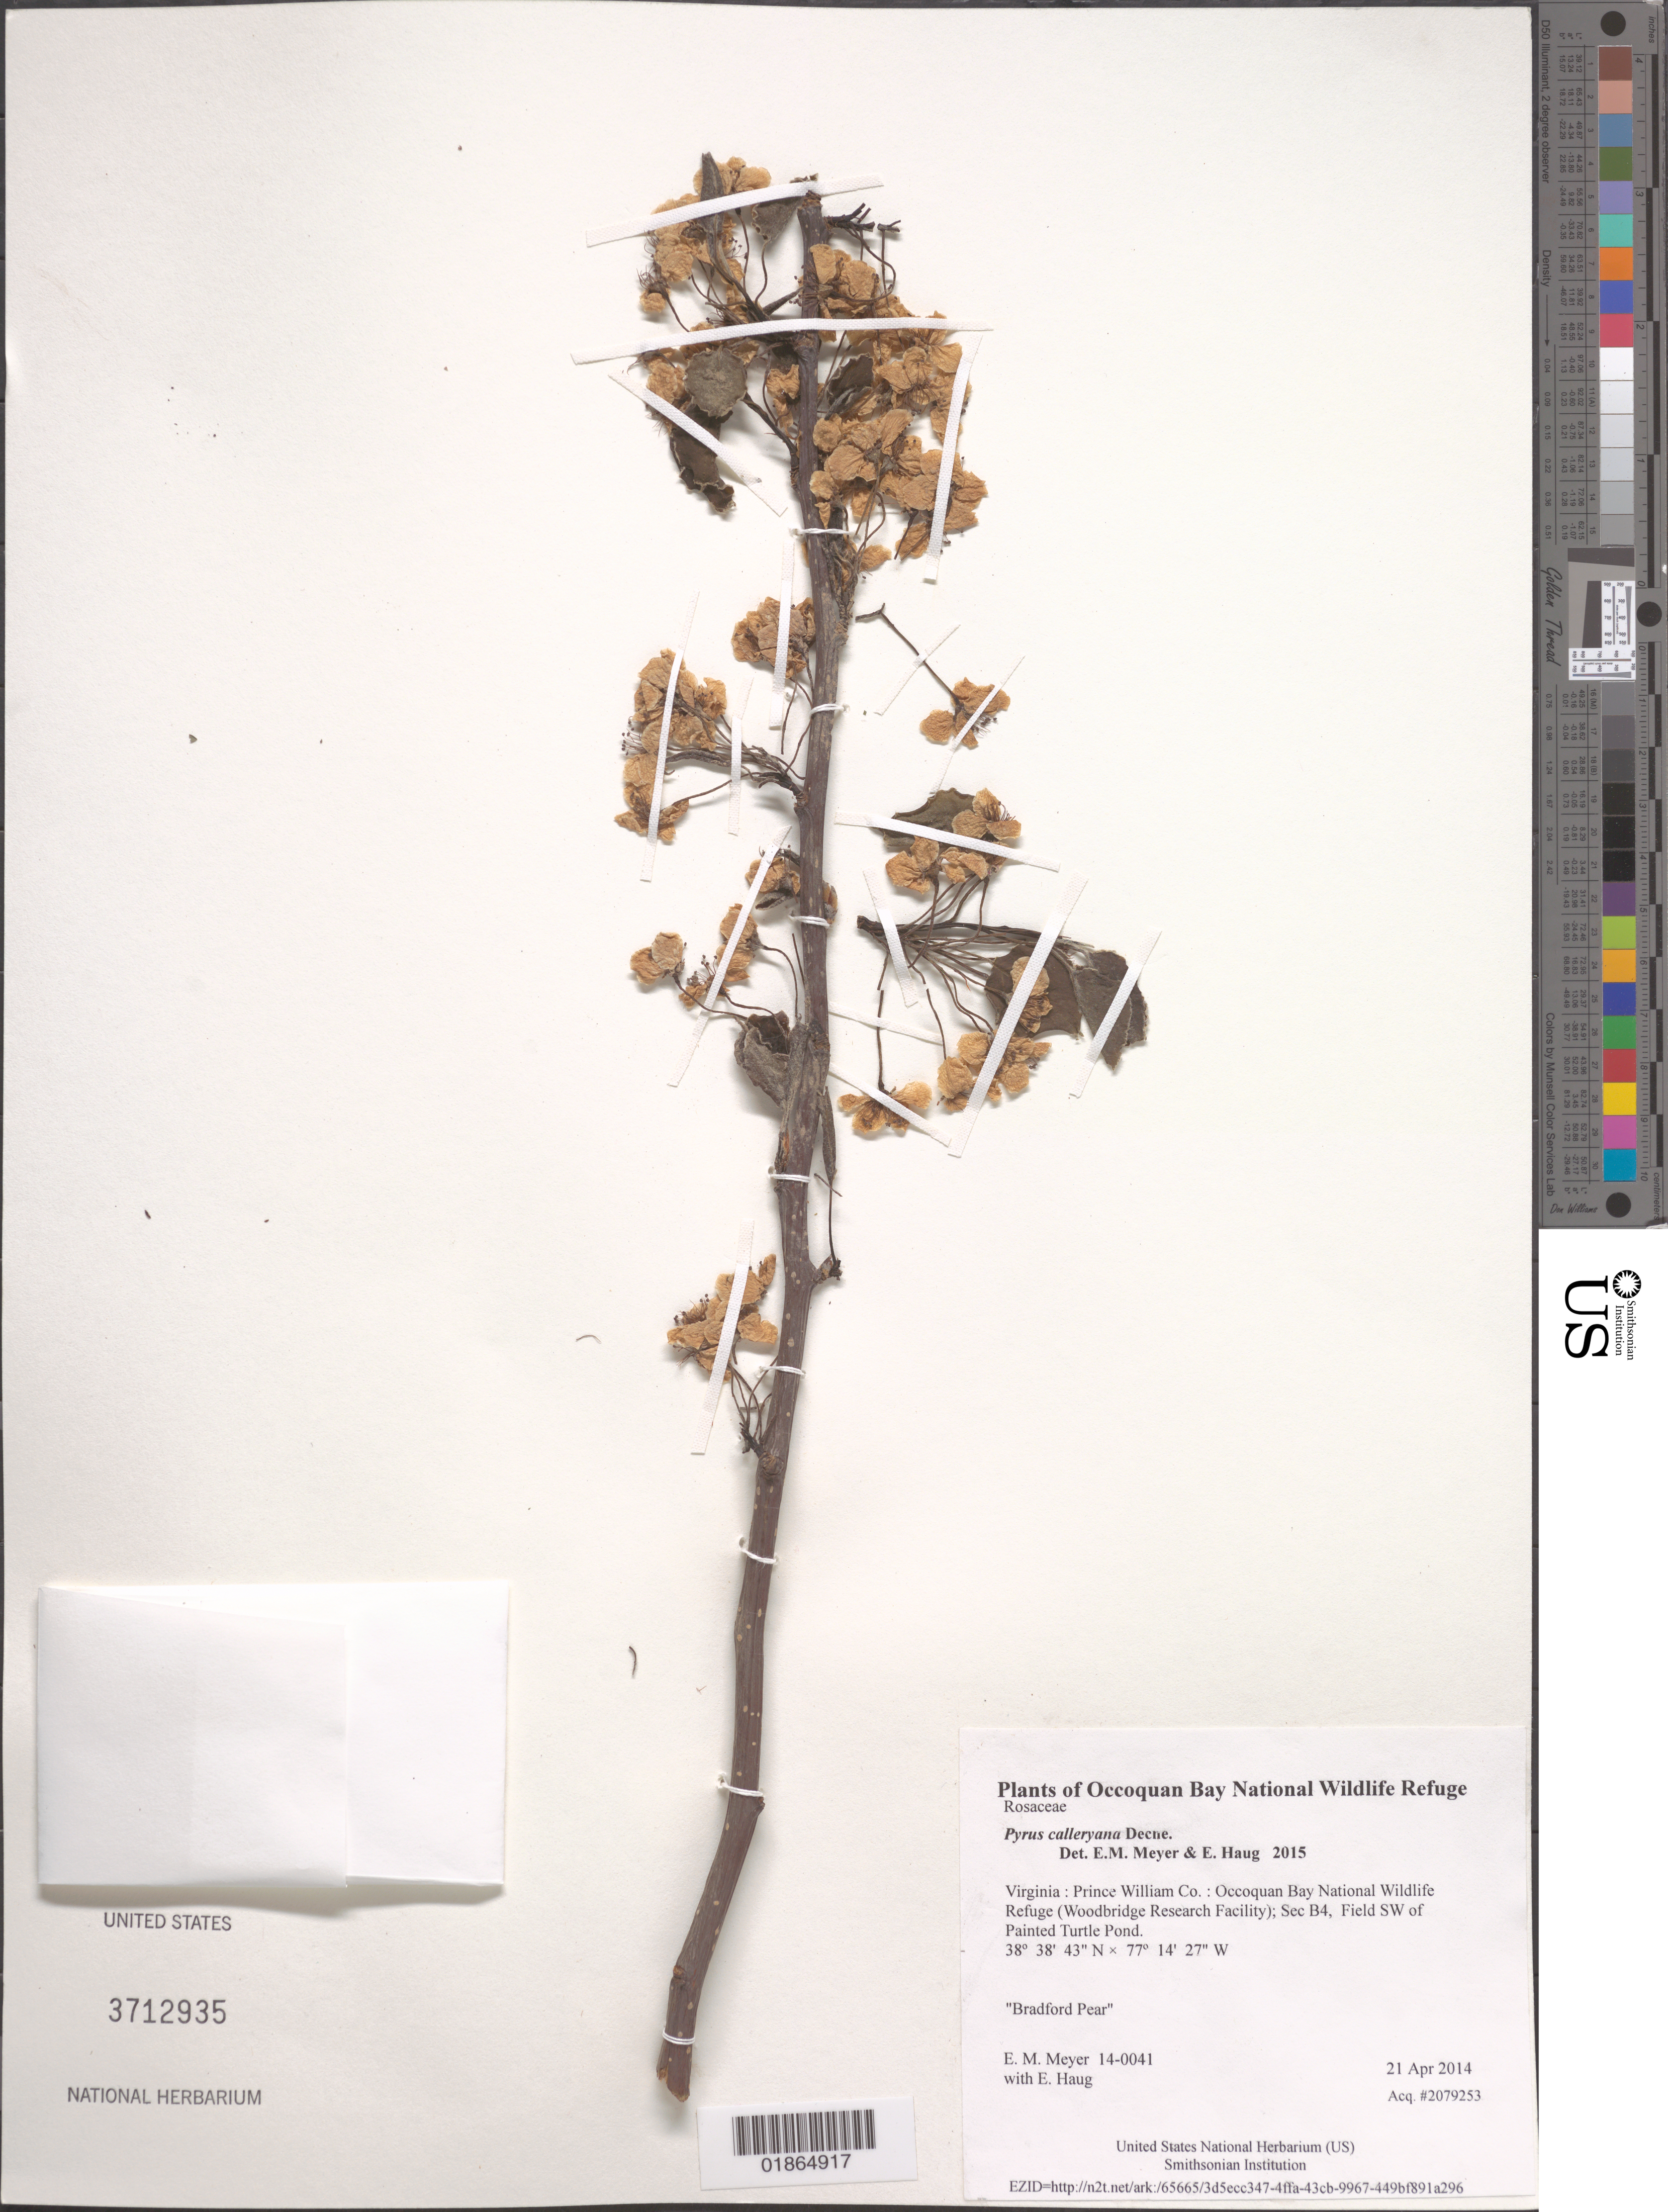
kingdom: Plantae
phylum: Tracheophyta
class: Magnoliopsida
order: Rosales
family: Rosaceae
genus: Pyrus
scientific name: Pyrus calleryana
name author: Decne.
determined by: Meyer, E. M.; Haug, E.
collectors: E. M. Meyer & E. Haug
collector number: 14-0041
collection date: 2014-04-21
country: United States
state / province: Virginia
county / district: Prince William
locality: Occoquan Bay National Wildlife Refuge (Woodbridge Research Facility); Sec B4, Field SW of Painted Turtle Pond.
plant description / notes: Bradford Pear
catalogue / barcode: US 3712935